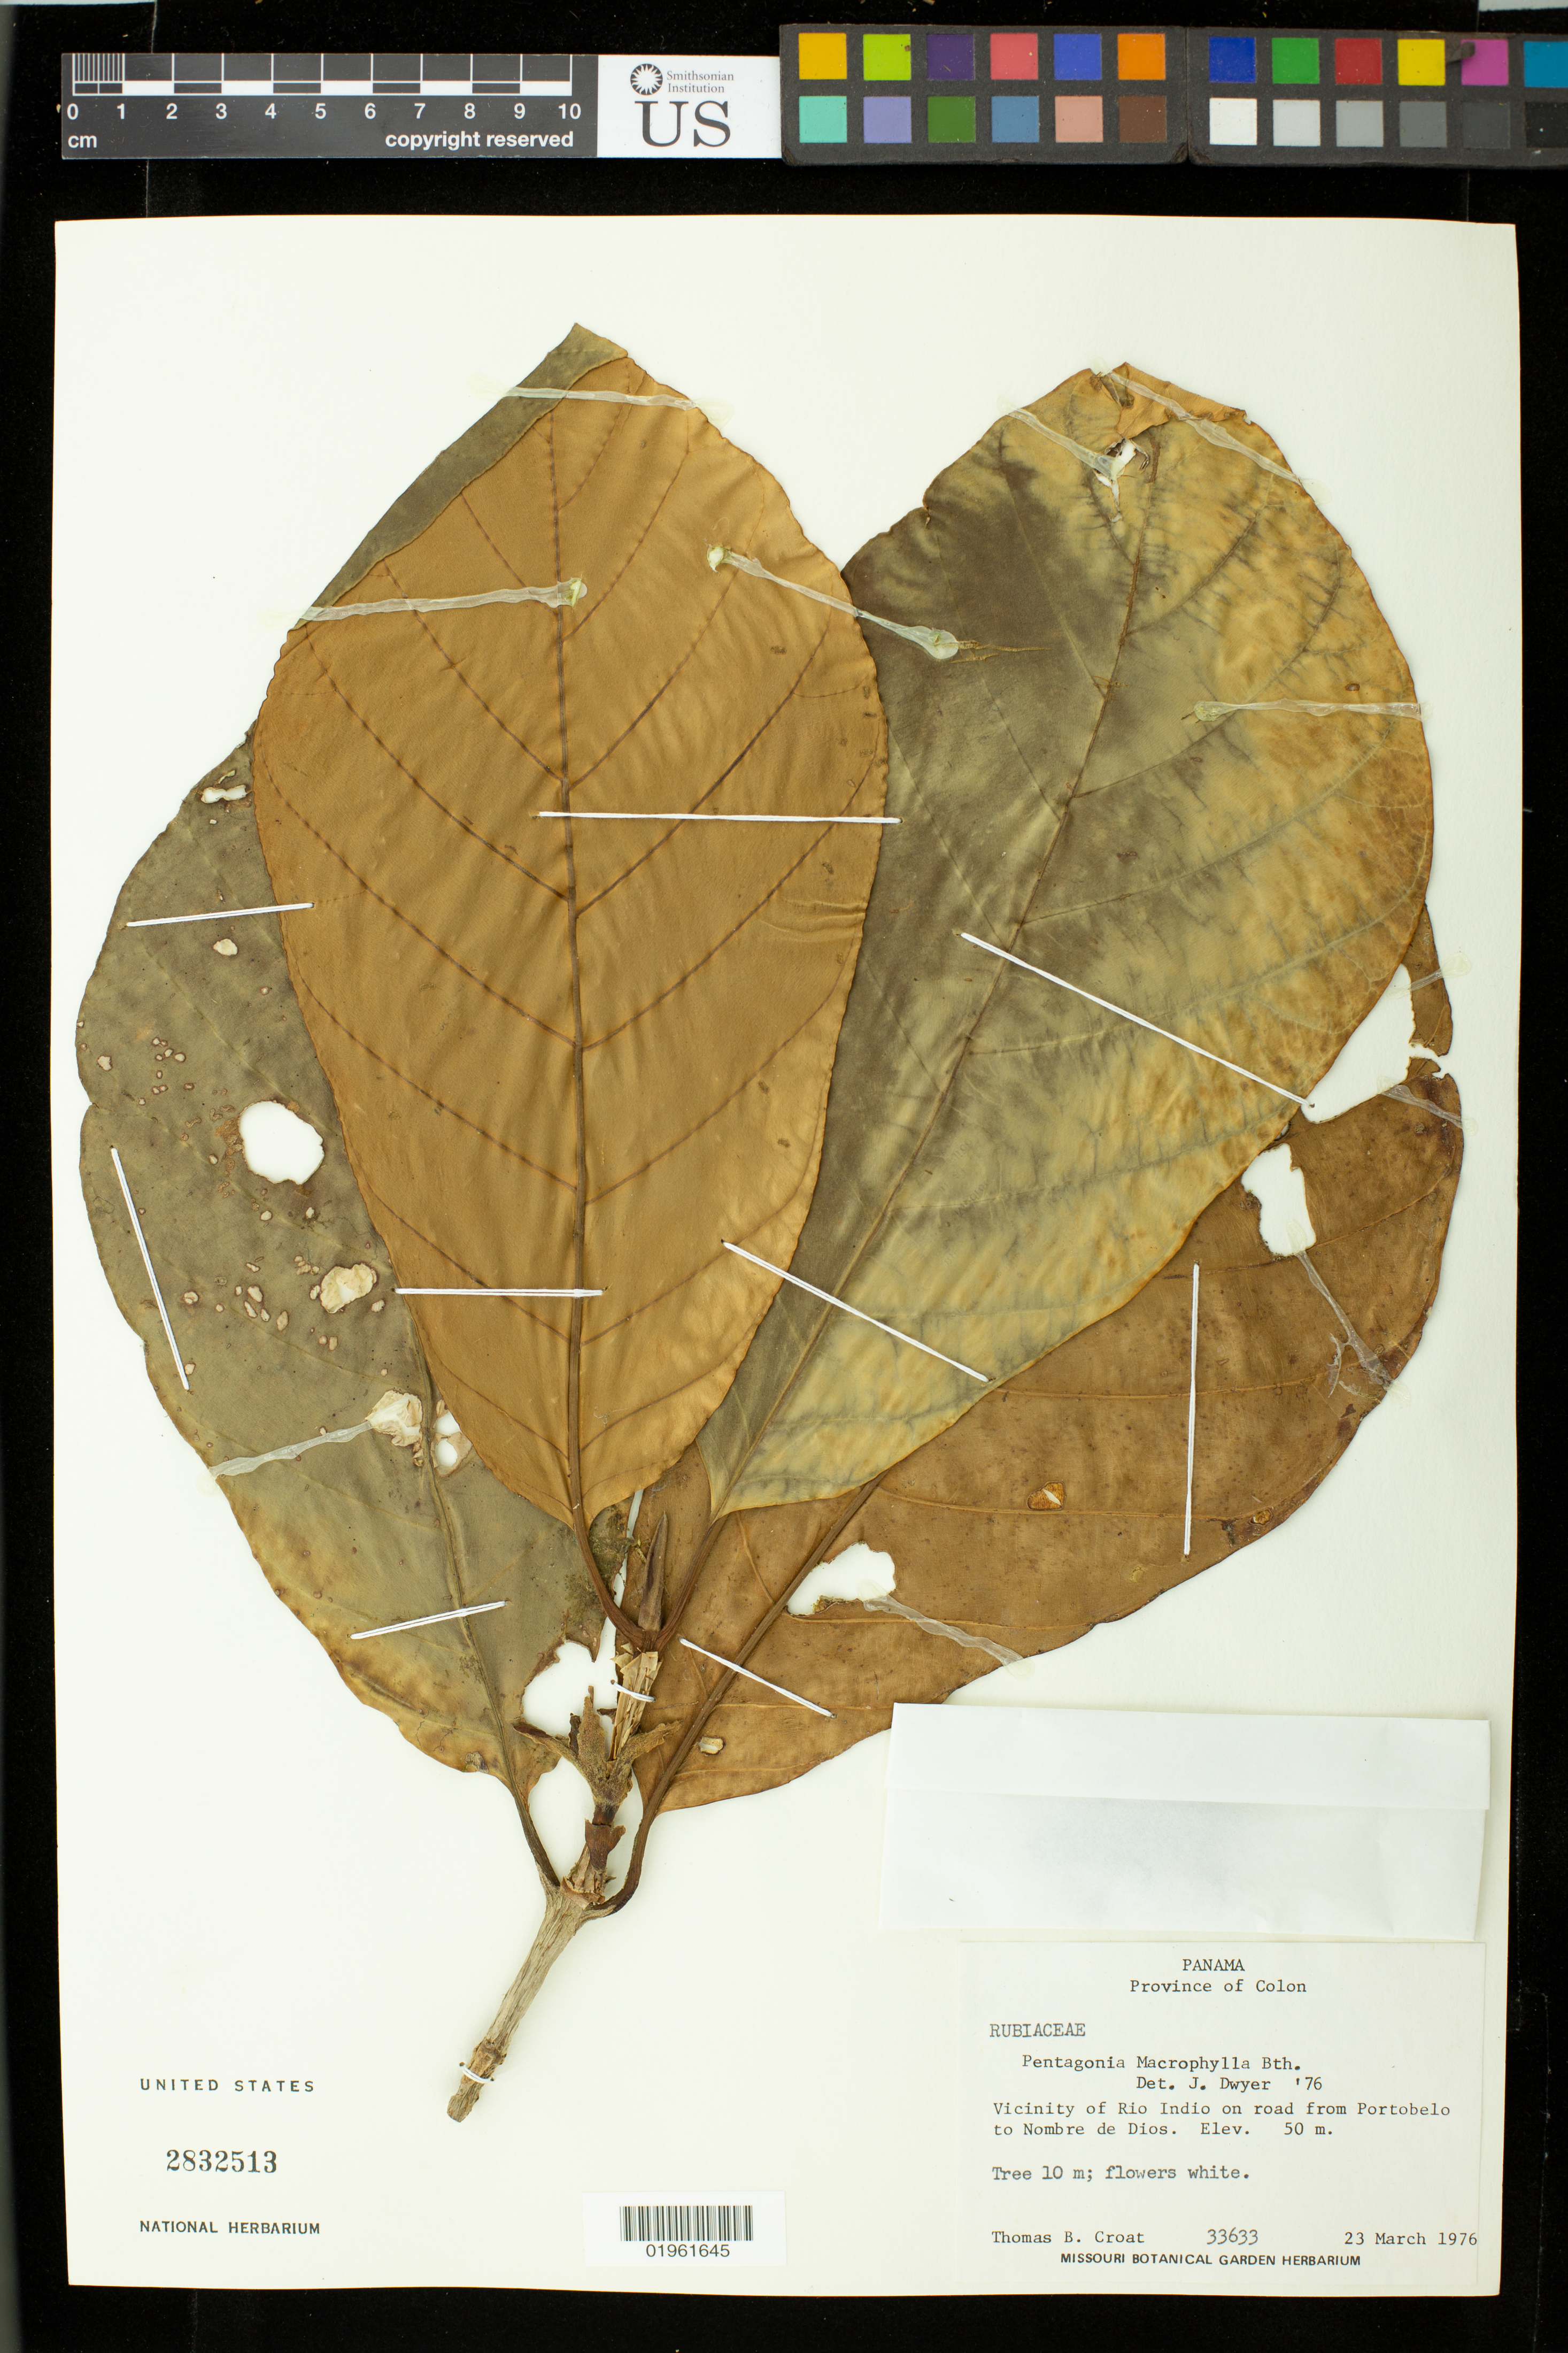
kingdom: Plantae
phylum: Tracheophyta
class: Magnoliopsida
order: Gentianales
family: Rubiaceae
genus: Pentagonia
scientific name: Pentagonia macrophylla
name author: Benth.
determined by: Dwyer, J. D., (MO), Missouri Botanical Garden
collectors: T. B. Croat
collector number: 33633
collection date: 1976-03-23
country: Panama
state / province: Chiriquí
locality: Vicinity of Rio Indio on road from Portobelo to Nombre de Dios.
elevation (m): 50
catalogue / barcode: US 2832513